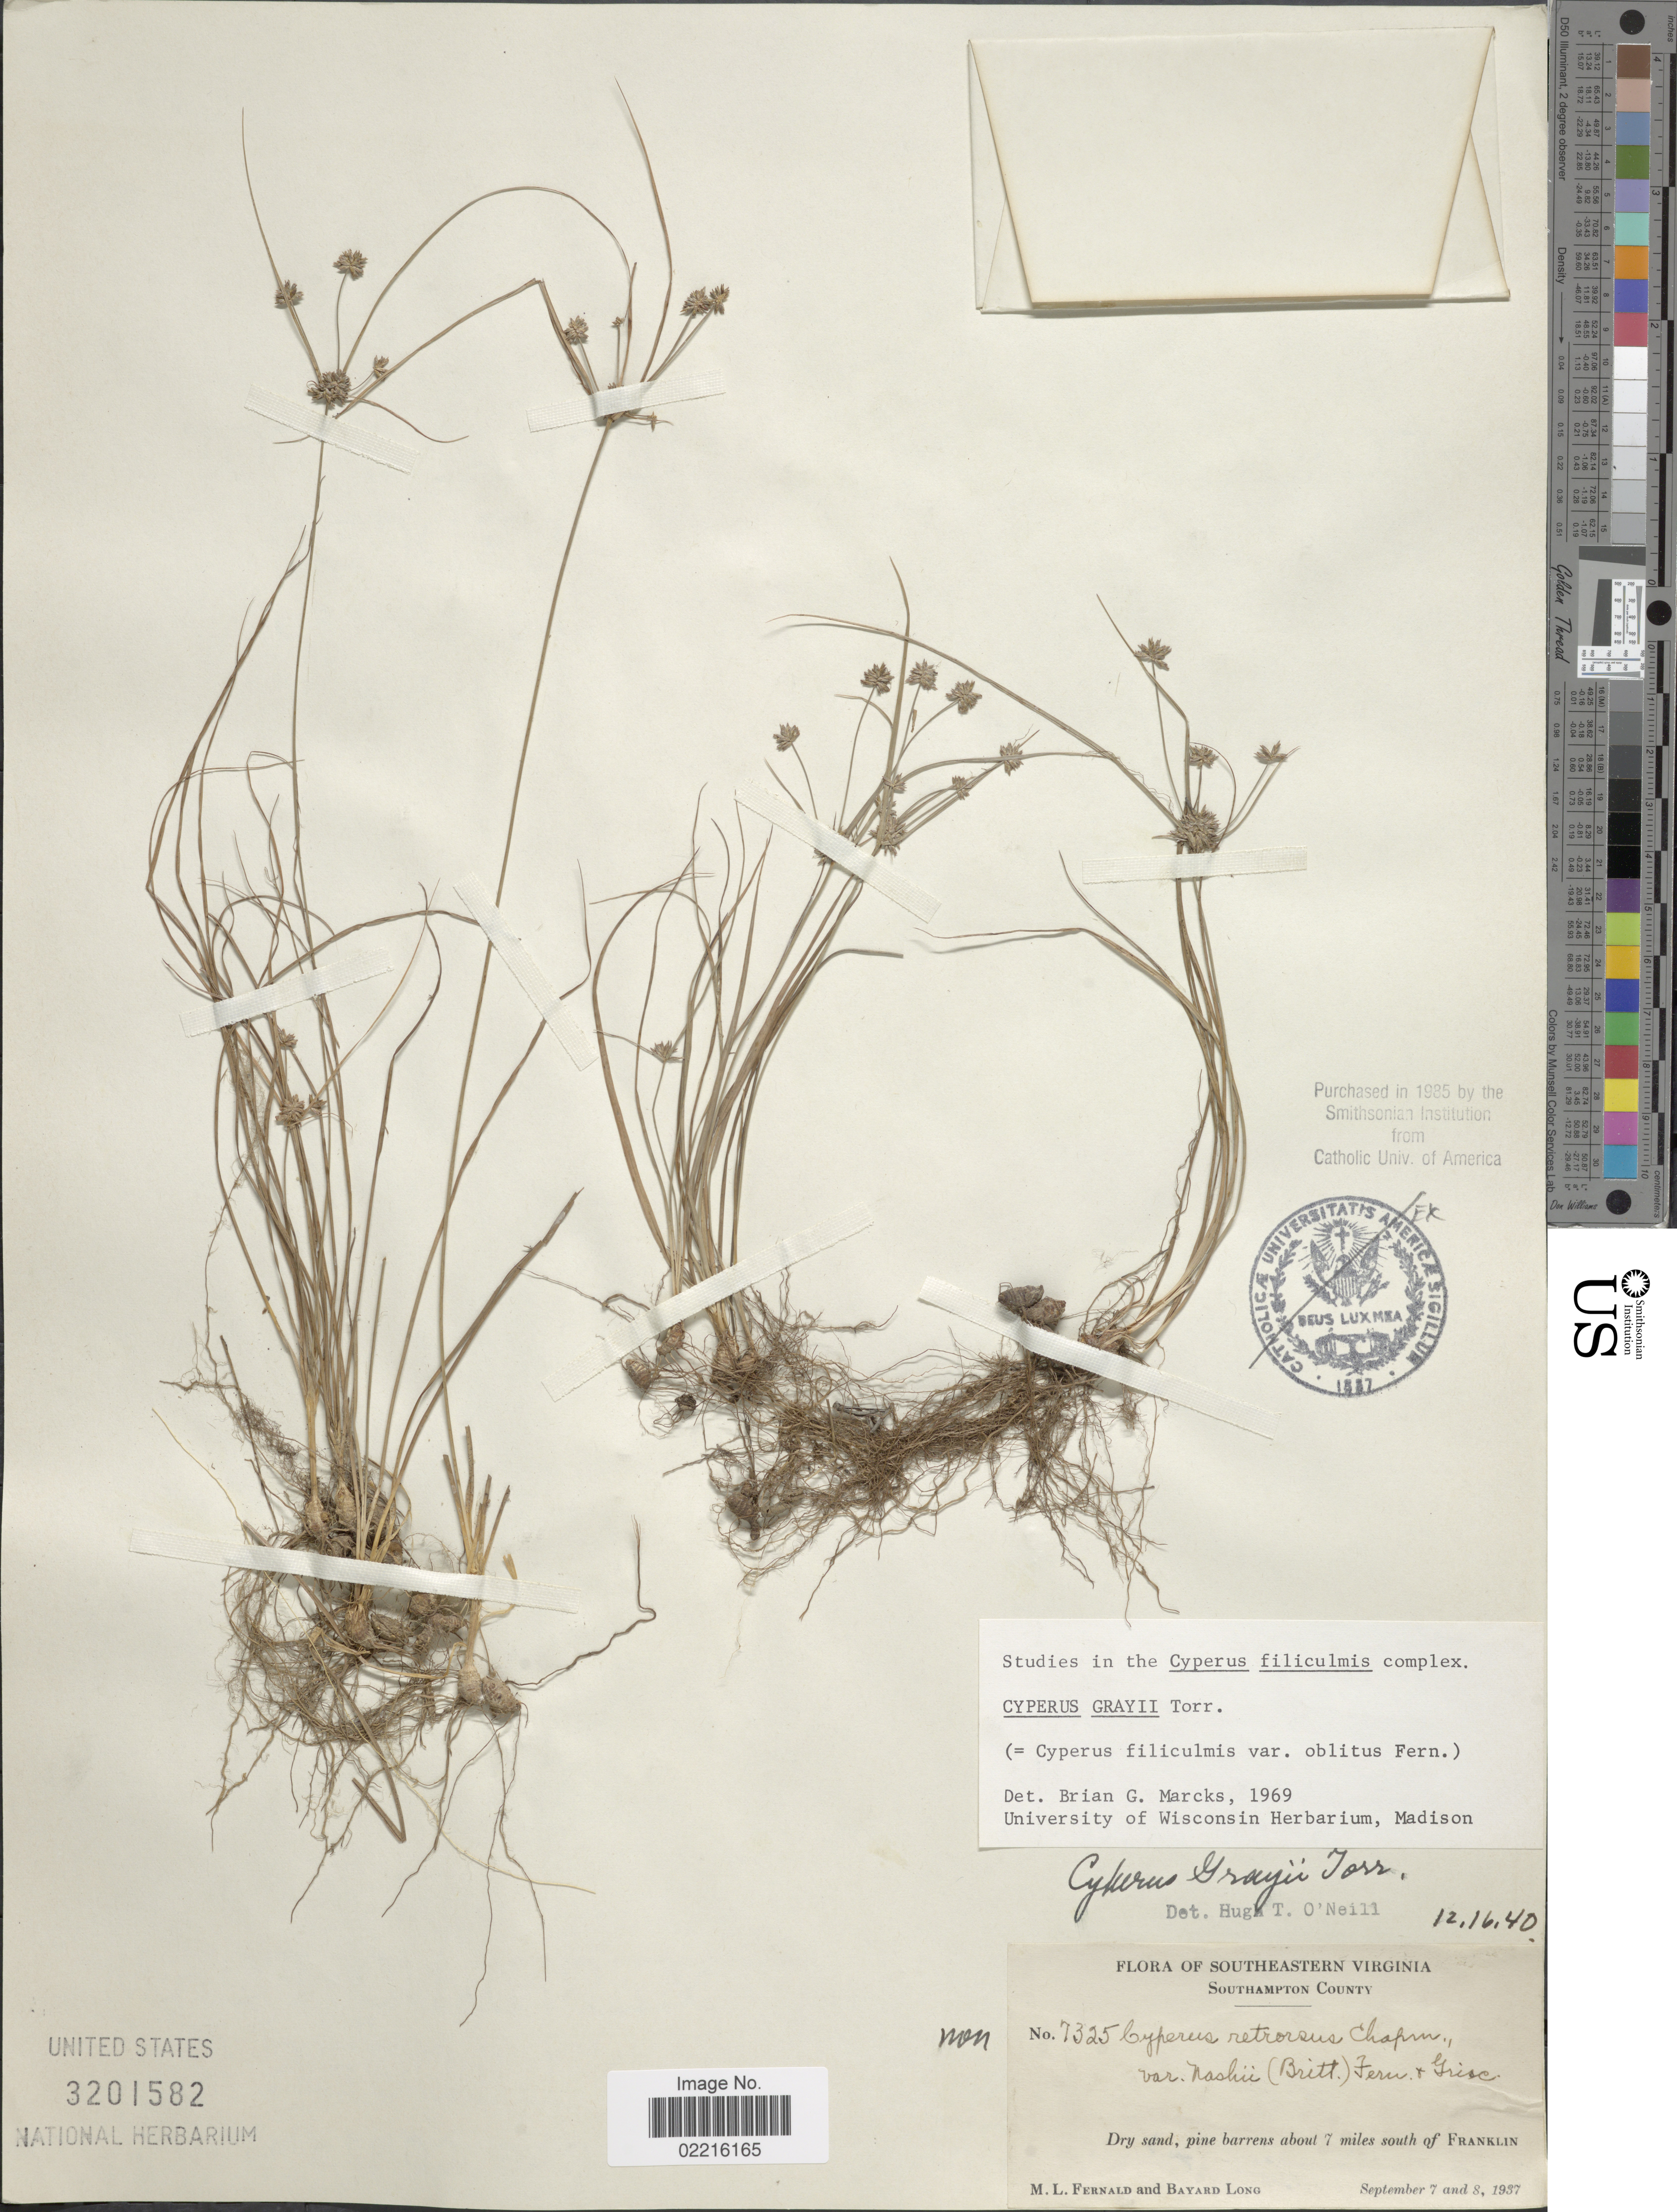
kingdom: Plantae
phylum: Tracheophyta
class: Liliopsida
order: Poales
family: Cyperaceae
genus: Cyperus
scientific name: Cyperus grayi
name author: Torr.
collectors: M. L. Fernald & B. Long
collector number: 7325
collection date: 1937-09-07/1937-09-08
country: United States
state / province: Virginia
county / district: Southampton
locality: Southeastern Virginia, Southampton, Dry sand, pine barrens about 7 miles south of Franklin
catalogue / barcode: US 3201582